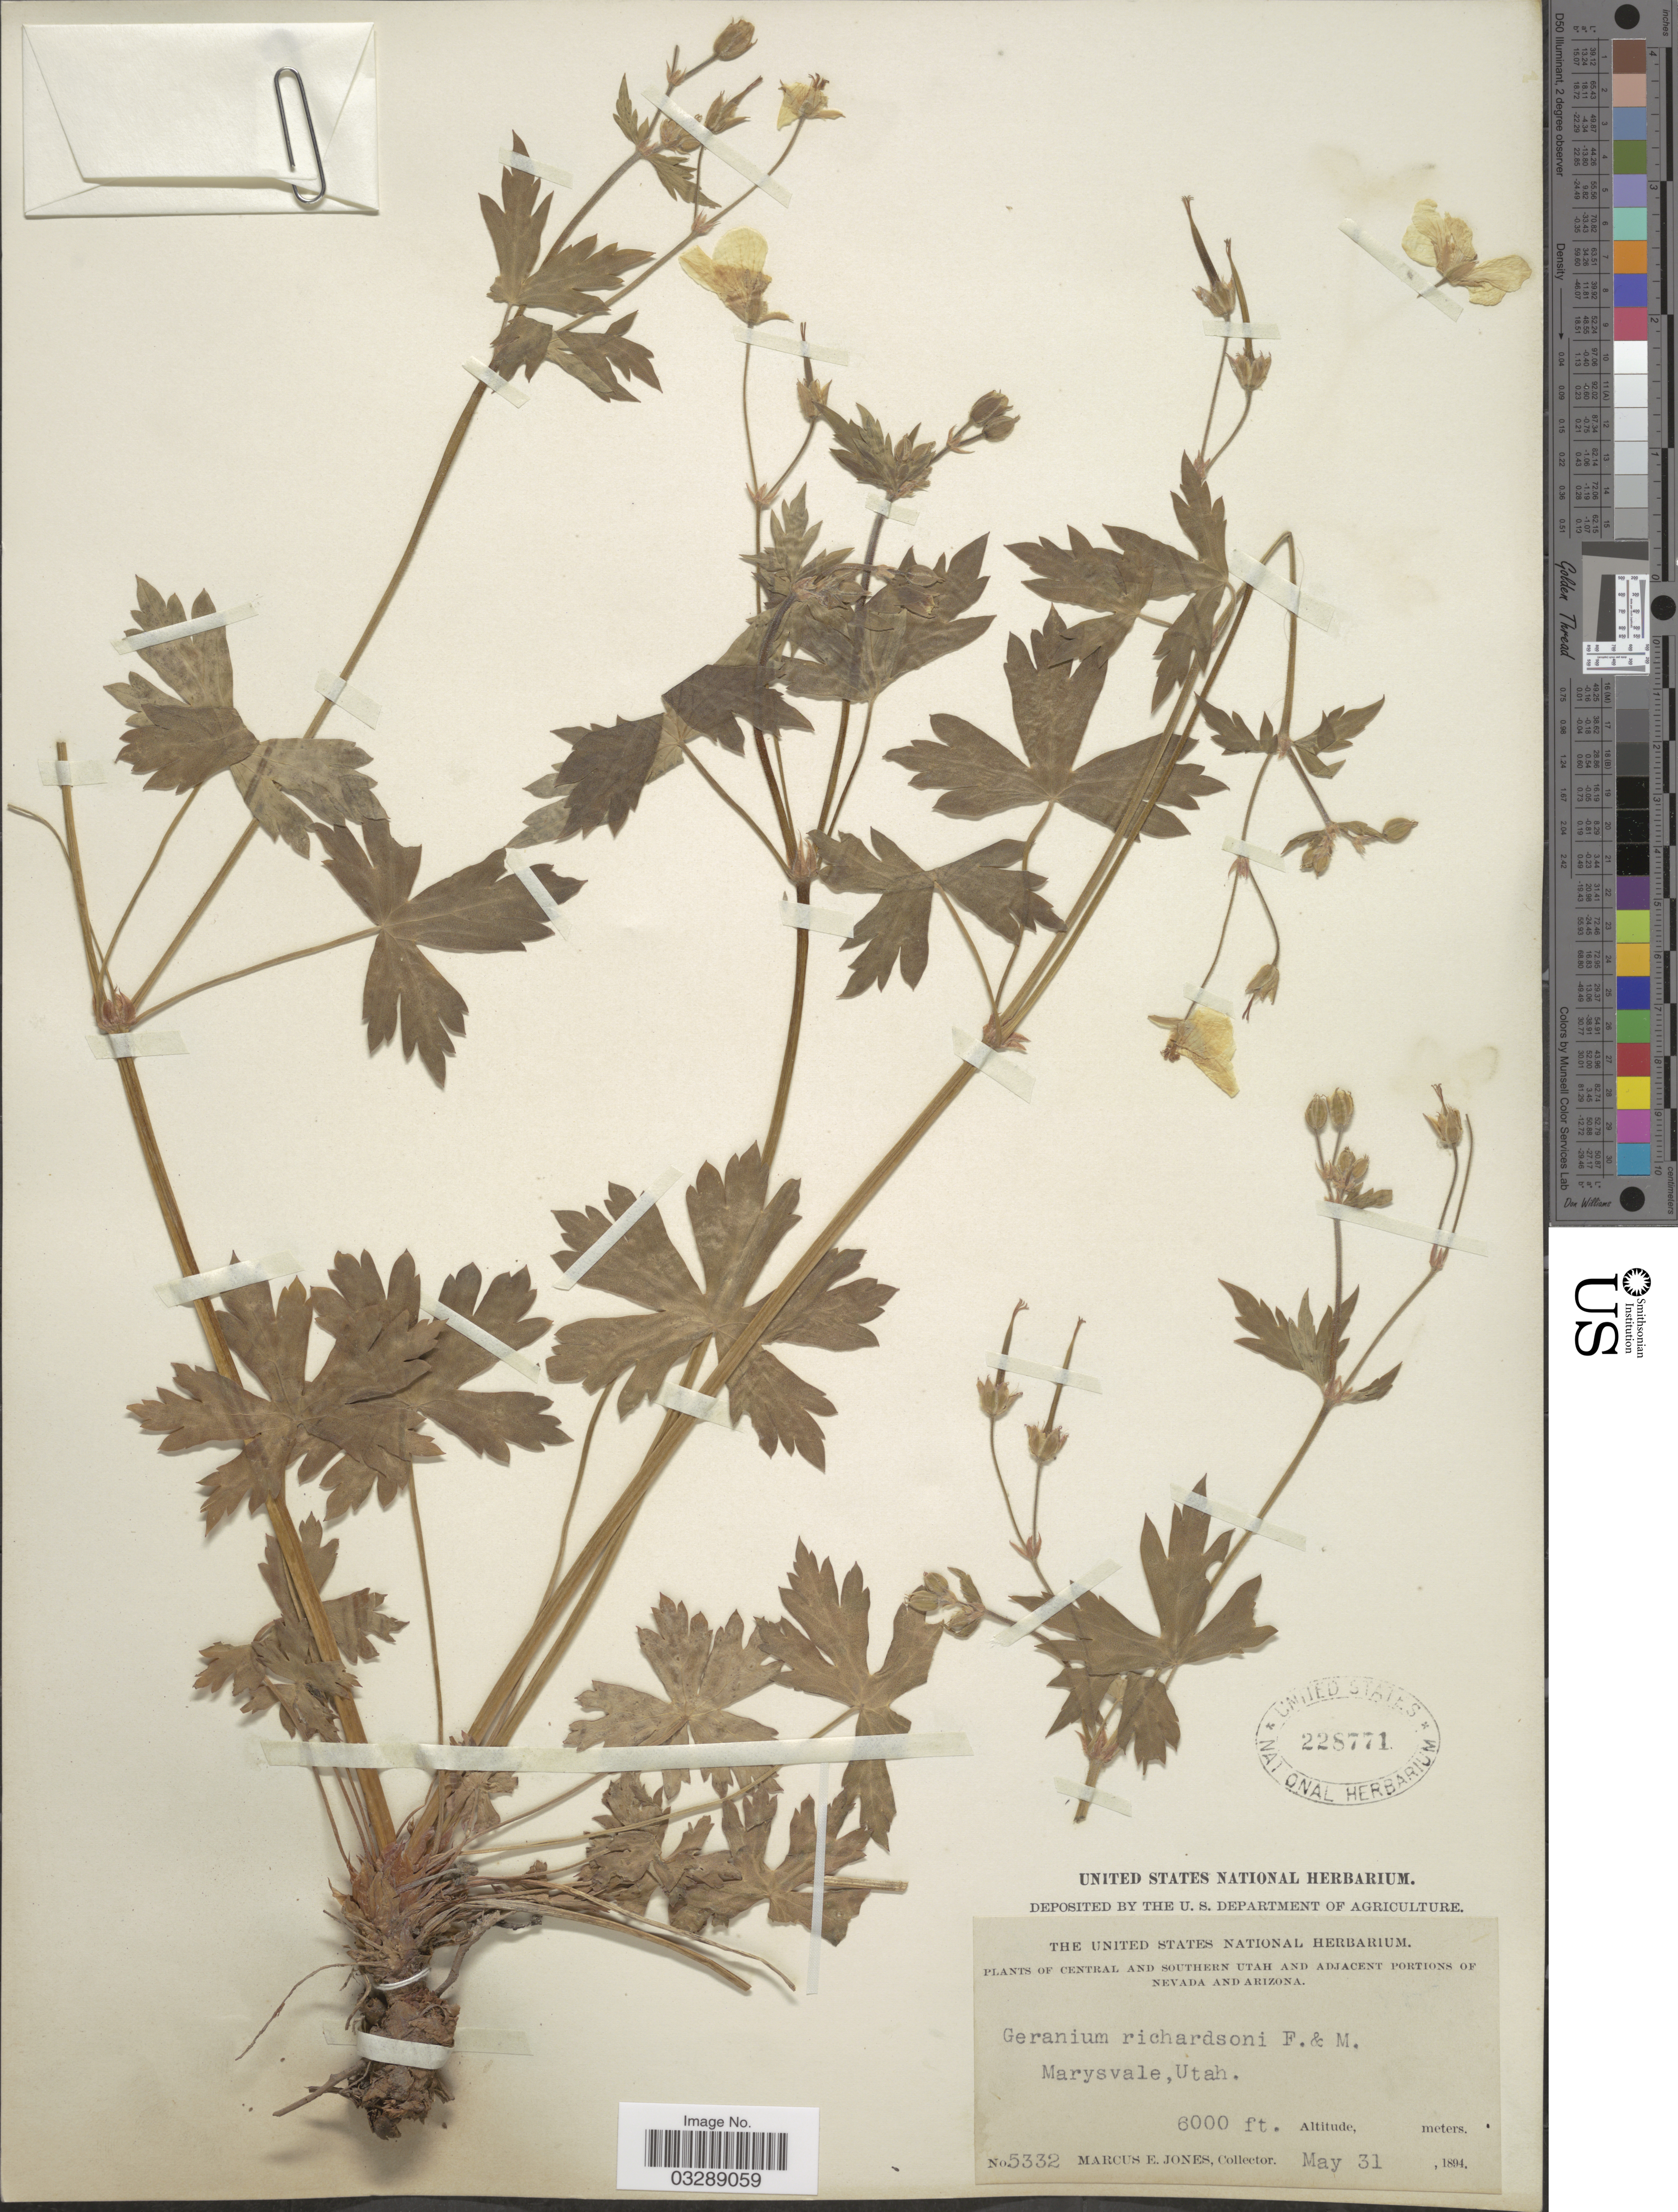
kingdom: Plantae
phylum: Tracheophyta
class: Magnoliopsida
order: Geraniales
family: Geraniaceae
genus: Geranium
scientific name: Geranium richardsonii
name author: Fisch. & Trautv.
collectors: M. E. Jones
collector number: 5332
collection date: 1894-05-31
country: United States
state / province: Utah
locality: Central and Southern Utah. Marysvale.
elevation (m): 1829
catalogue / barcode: US 228771